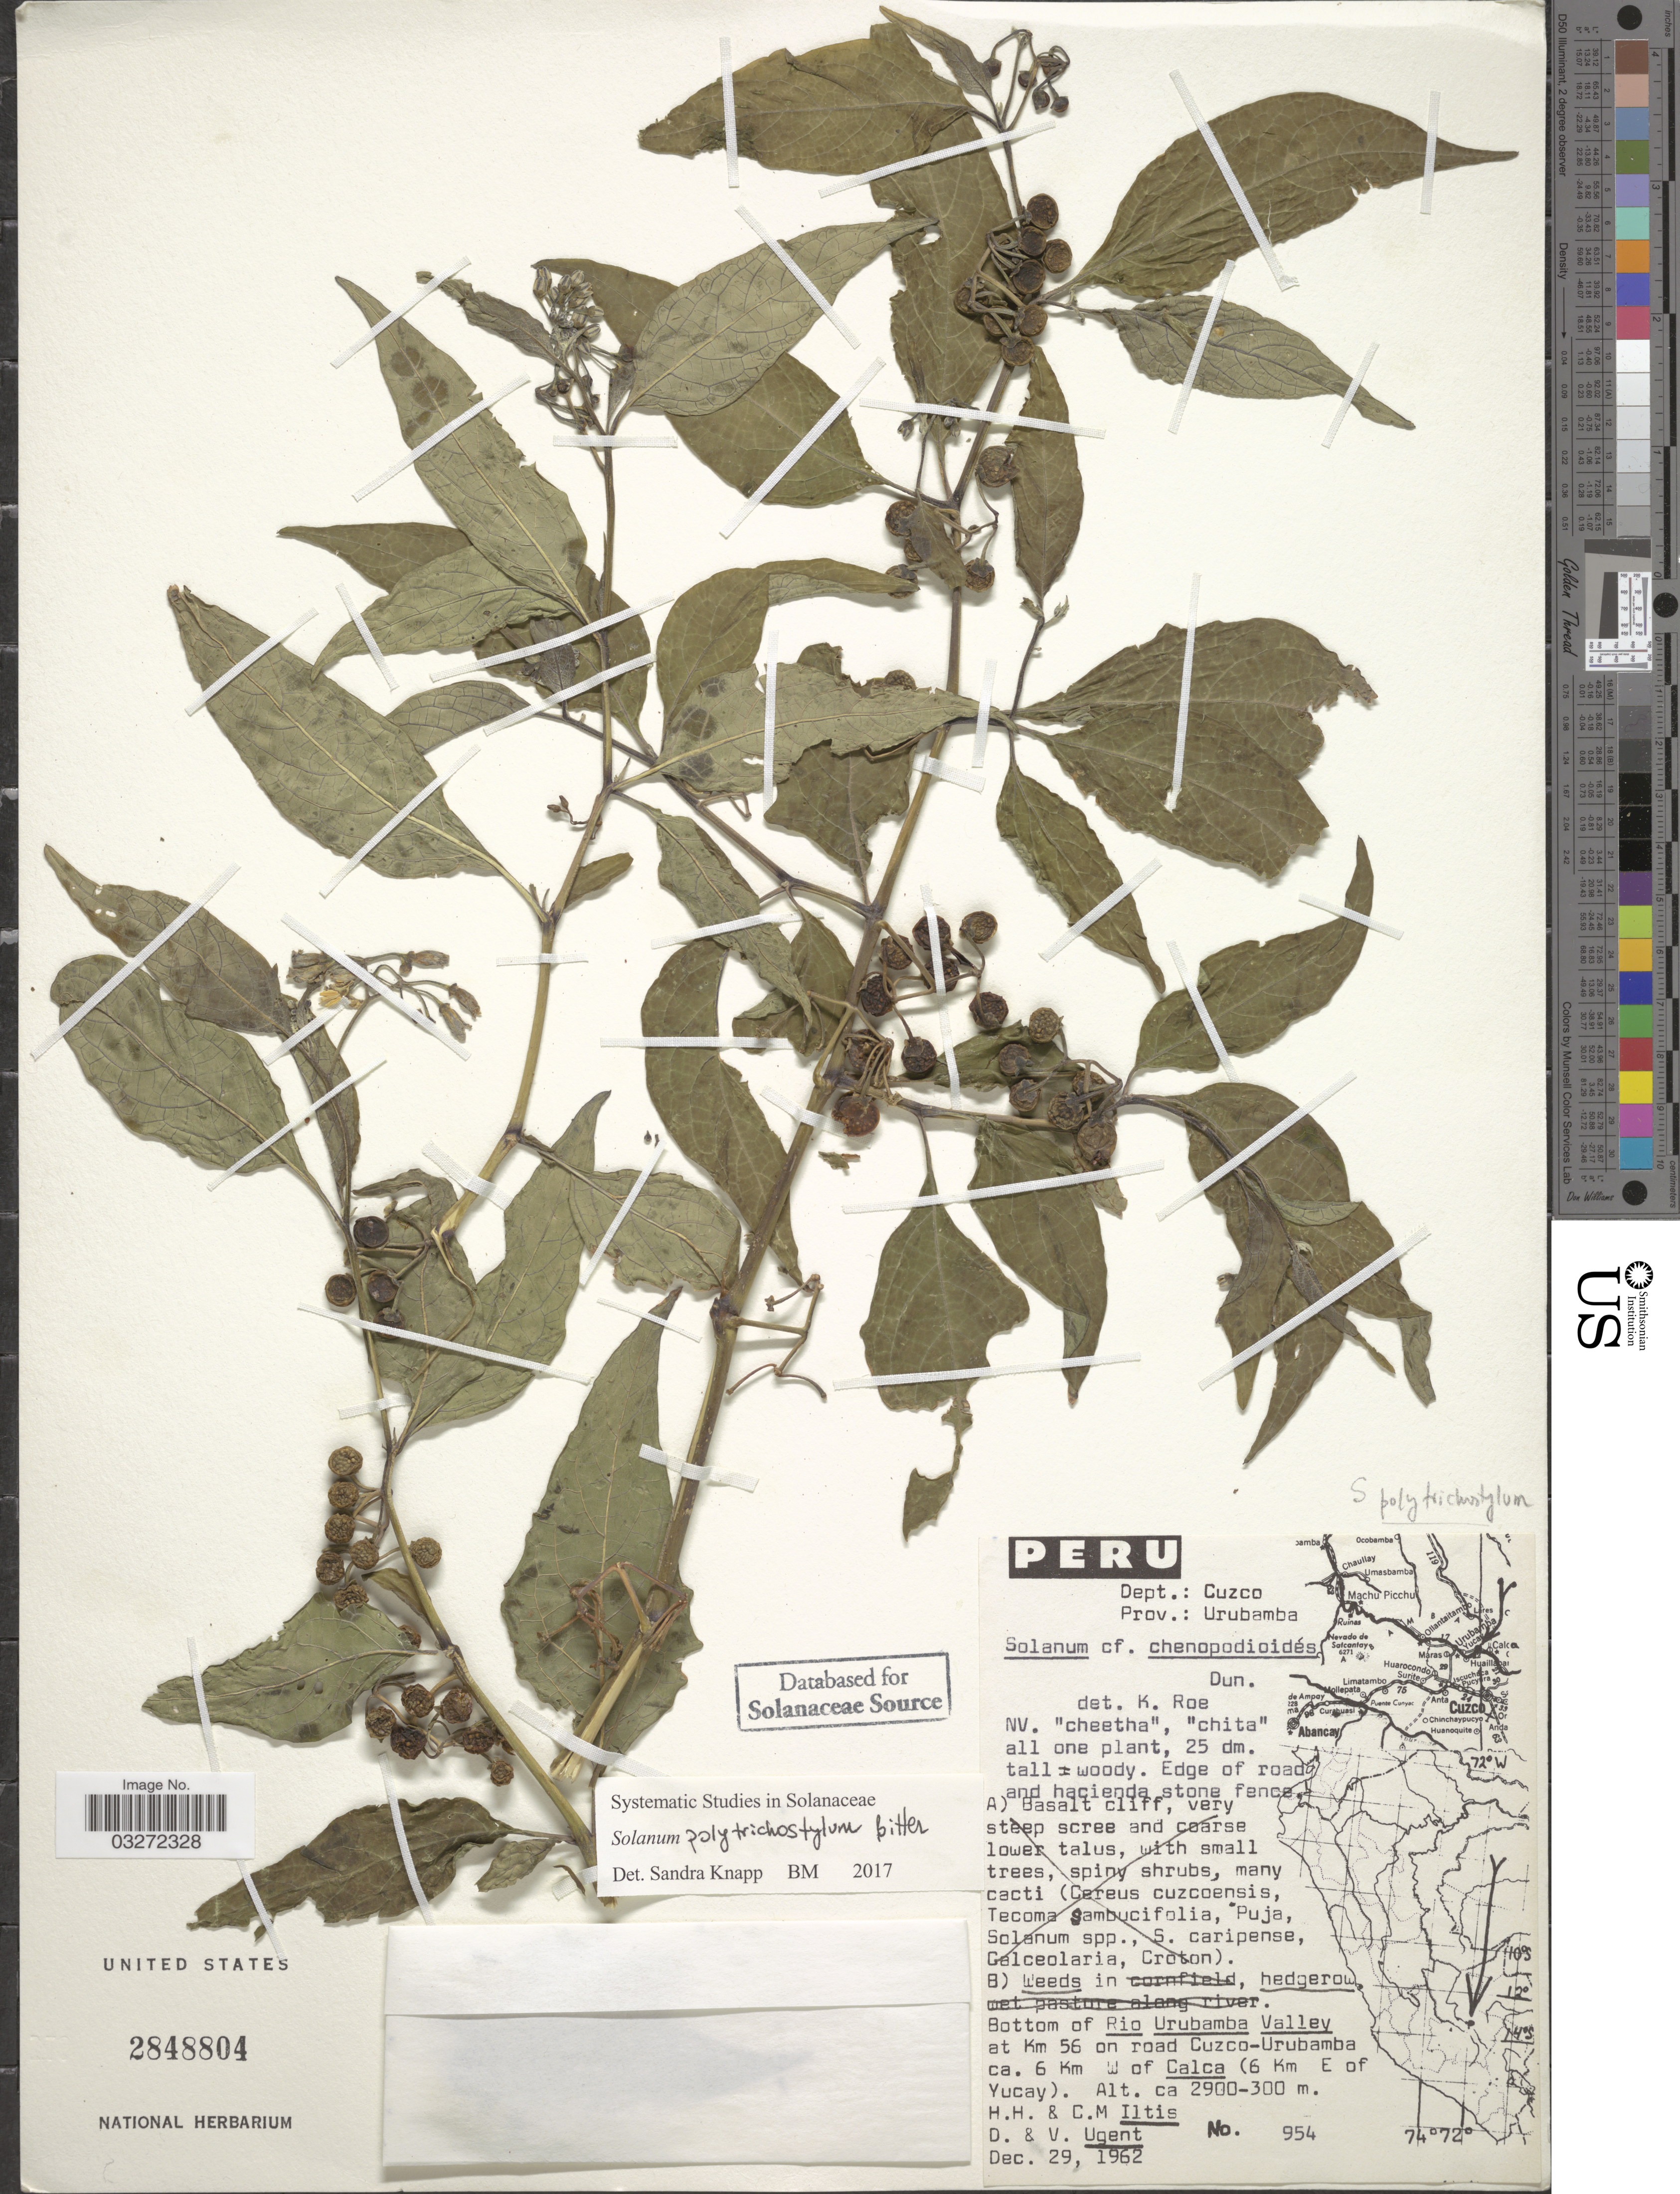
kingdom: Plantae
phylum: Tracheophyta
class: Magnoliopsida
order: Solanales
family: Solanaceae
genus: Solanum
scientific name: Solanum polytrichostylum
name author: Bitter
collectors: H. H. Iltis, C. M Iltis, D. Ugent & V. Ugent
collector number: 954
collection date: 1962-12-29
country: Peru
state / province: Cusco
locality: Dept. Cuzco, Prov.: Urubamba, Bottom or Rio Urubamba Valley at Km 56 on road Cuzco-Urubamba ca. 6 Km W of Calca (6 Km E of Yucay).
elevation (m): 300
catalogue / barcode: US 2848804